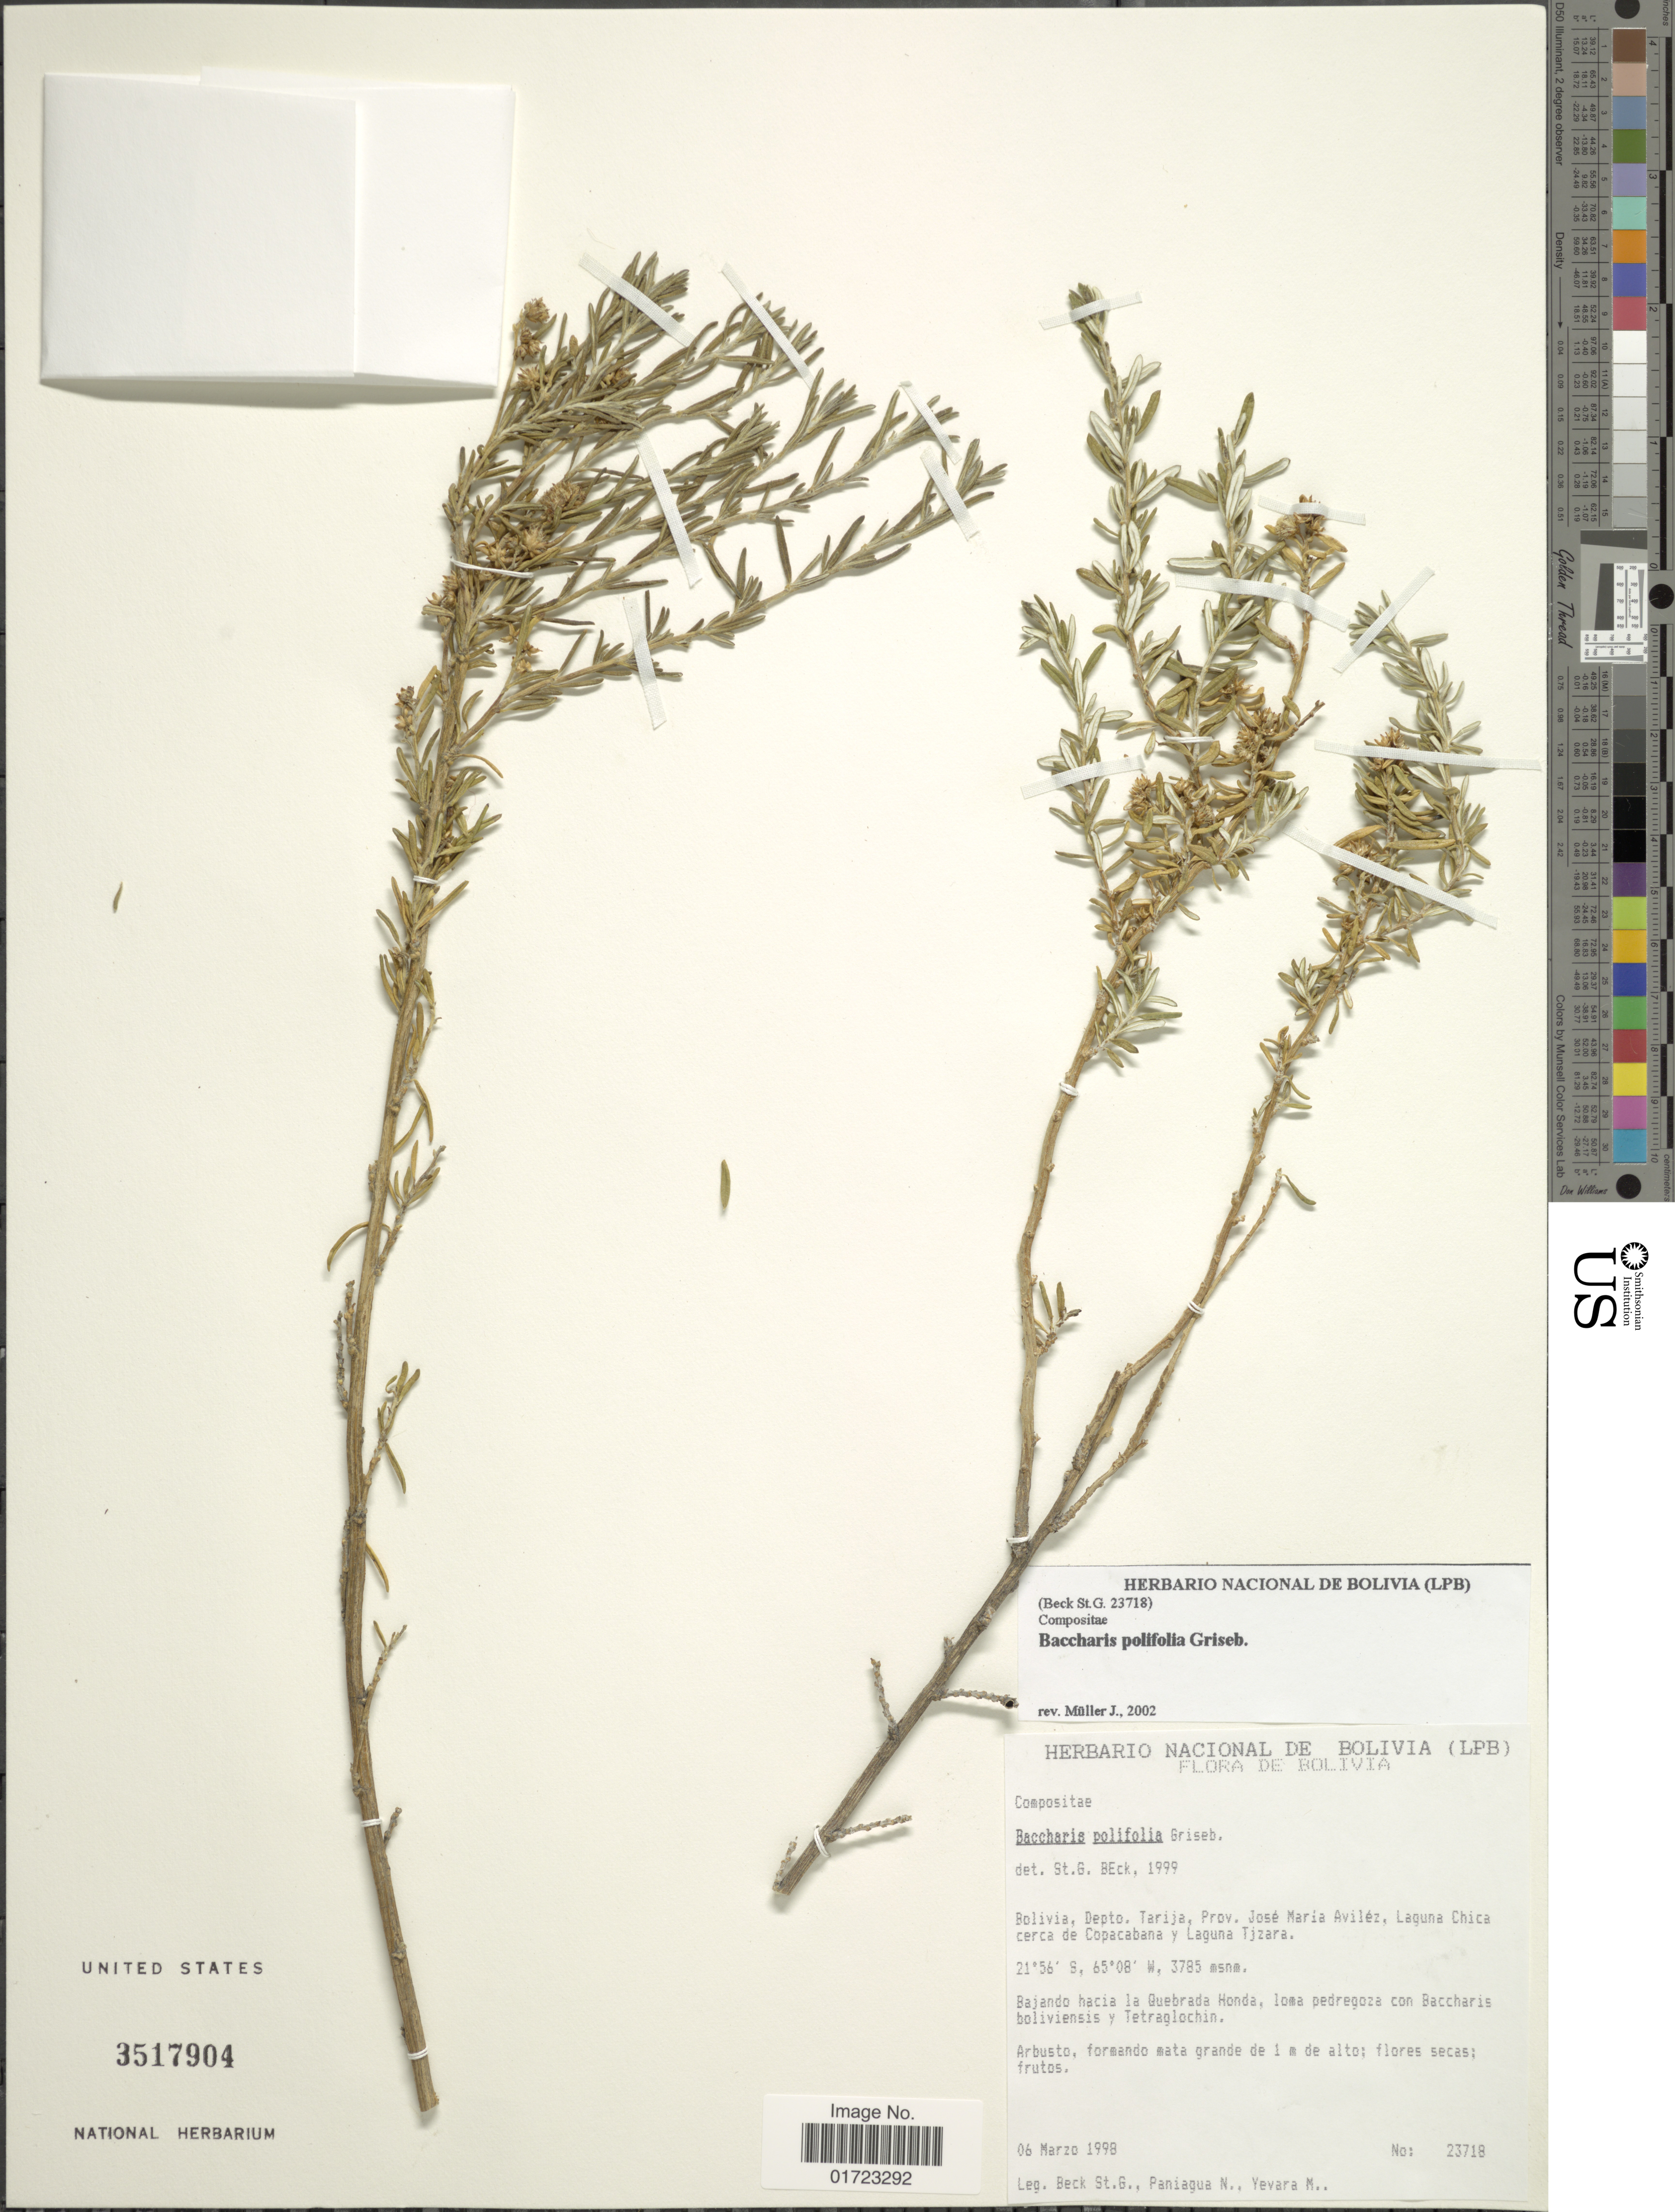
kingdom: Plantae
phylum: Tracheophyta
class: Magnoliopsida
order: Asterales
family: Asteraceae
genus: Baccharis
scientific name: Baccharis polifolia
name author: Griseb.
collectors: S. G. Beck, N. Paniagua & M. Yevara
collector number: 23718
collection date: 1998-03-06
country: Bolivia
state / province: Tarija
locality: Bolivia, Depto. Tarija, Prov. Jose Maria Avilez. Laguna Chica cerca de Copacabana y Lguna Tjzara.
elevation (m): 3785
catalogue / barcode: US 3517904